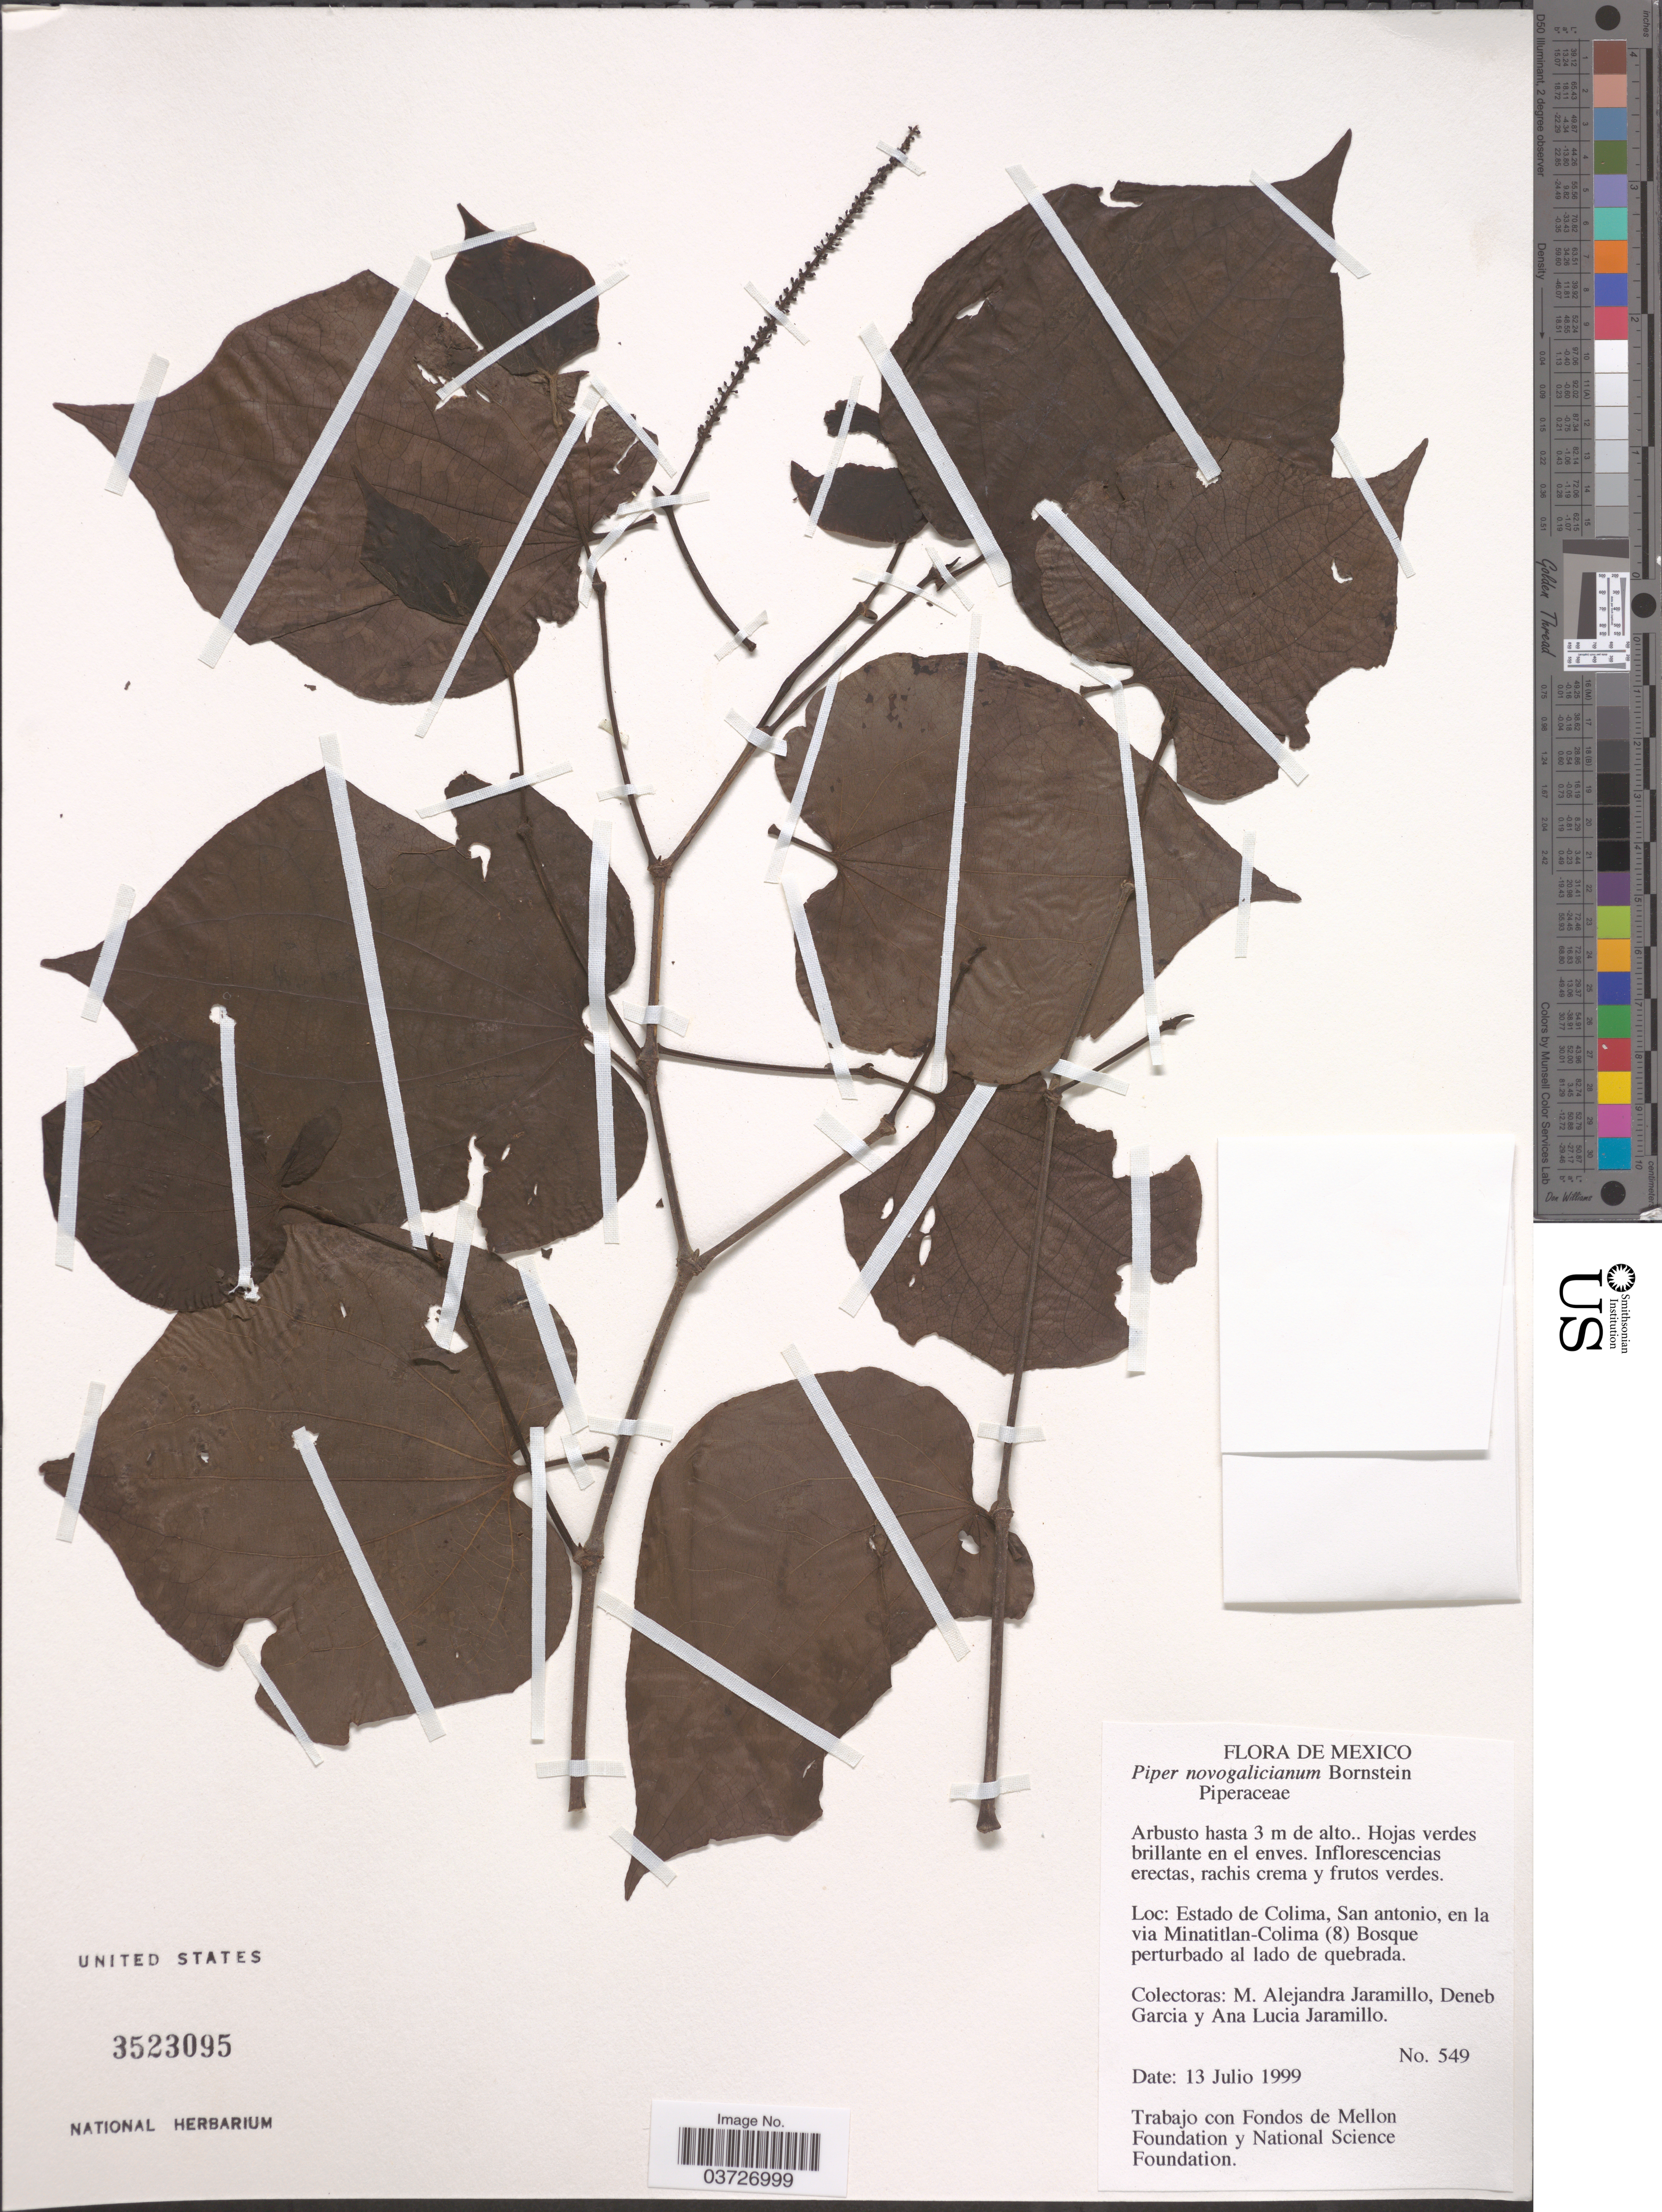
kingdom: Plantae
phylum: Tracheophyta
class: Magnoliopsida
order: Piperales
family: Piperaceae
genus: Piper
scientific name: Piper novogalicianum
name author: Bornst.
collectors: M. A. Jaramillo, D. Garcia & A. Jaramillo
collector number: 549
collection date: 1999-07-13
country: Mexico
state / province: Colima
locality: San antonio, en la via Minatitlan-Colima (8).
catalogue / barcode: US 3523095